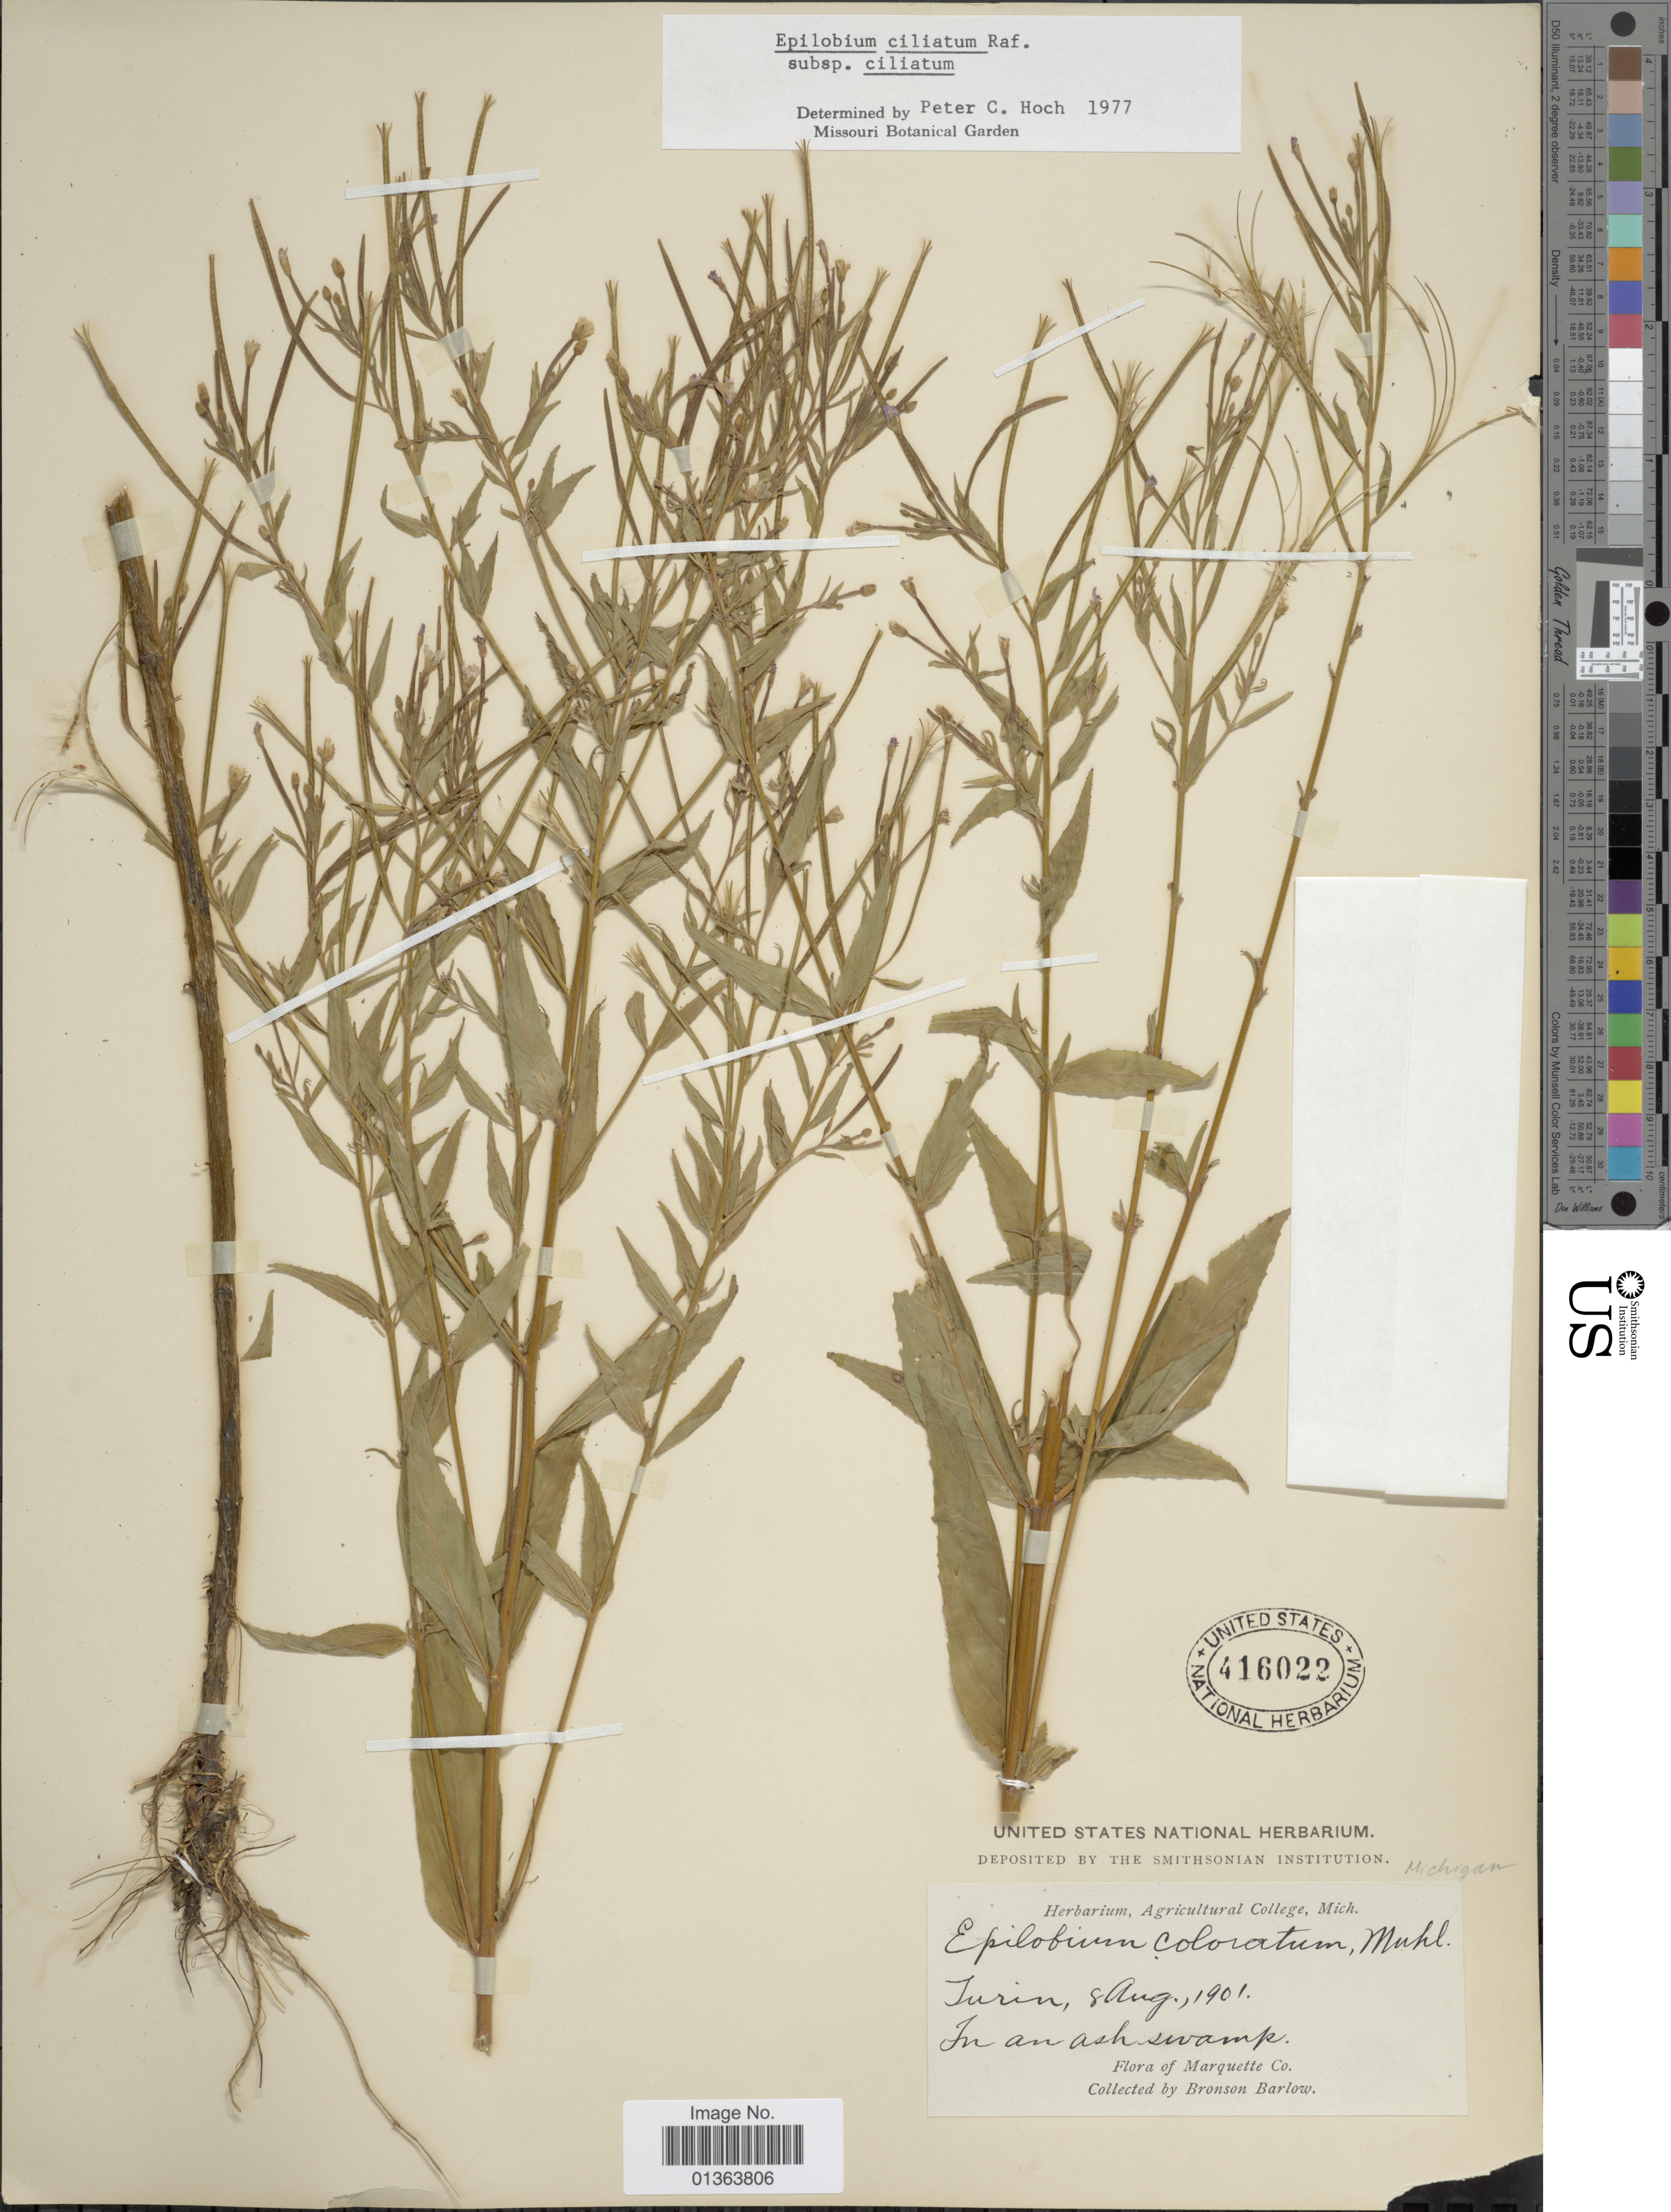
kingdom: Plantae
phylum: Tracheophyta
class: Magnoliopsida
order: Myrtales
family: Onagraceae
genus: Epilobium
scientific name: Epilobium ciliatum subsp. ciliatum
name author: Raf.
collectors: Barlow, B.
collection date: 1901-08-08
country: United States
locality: Jurin. Marquette Co.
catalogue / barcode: US 416022